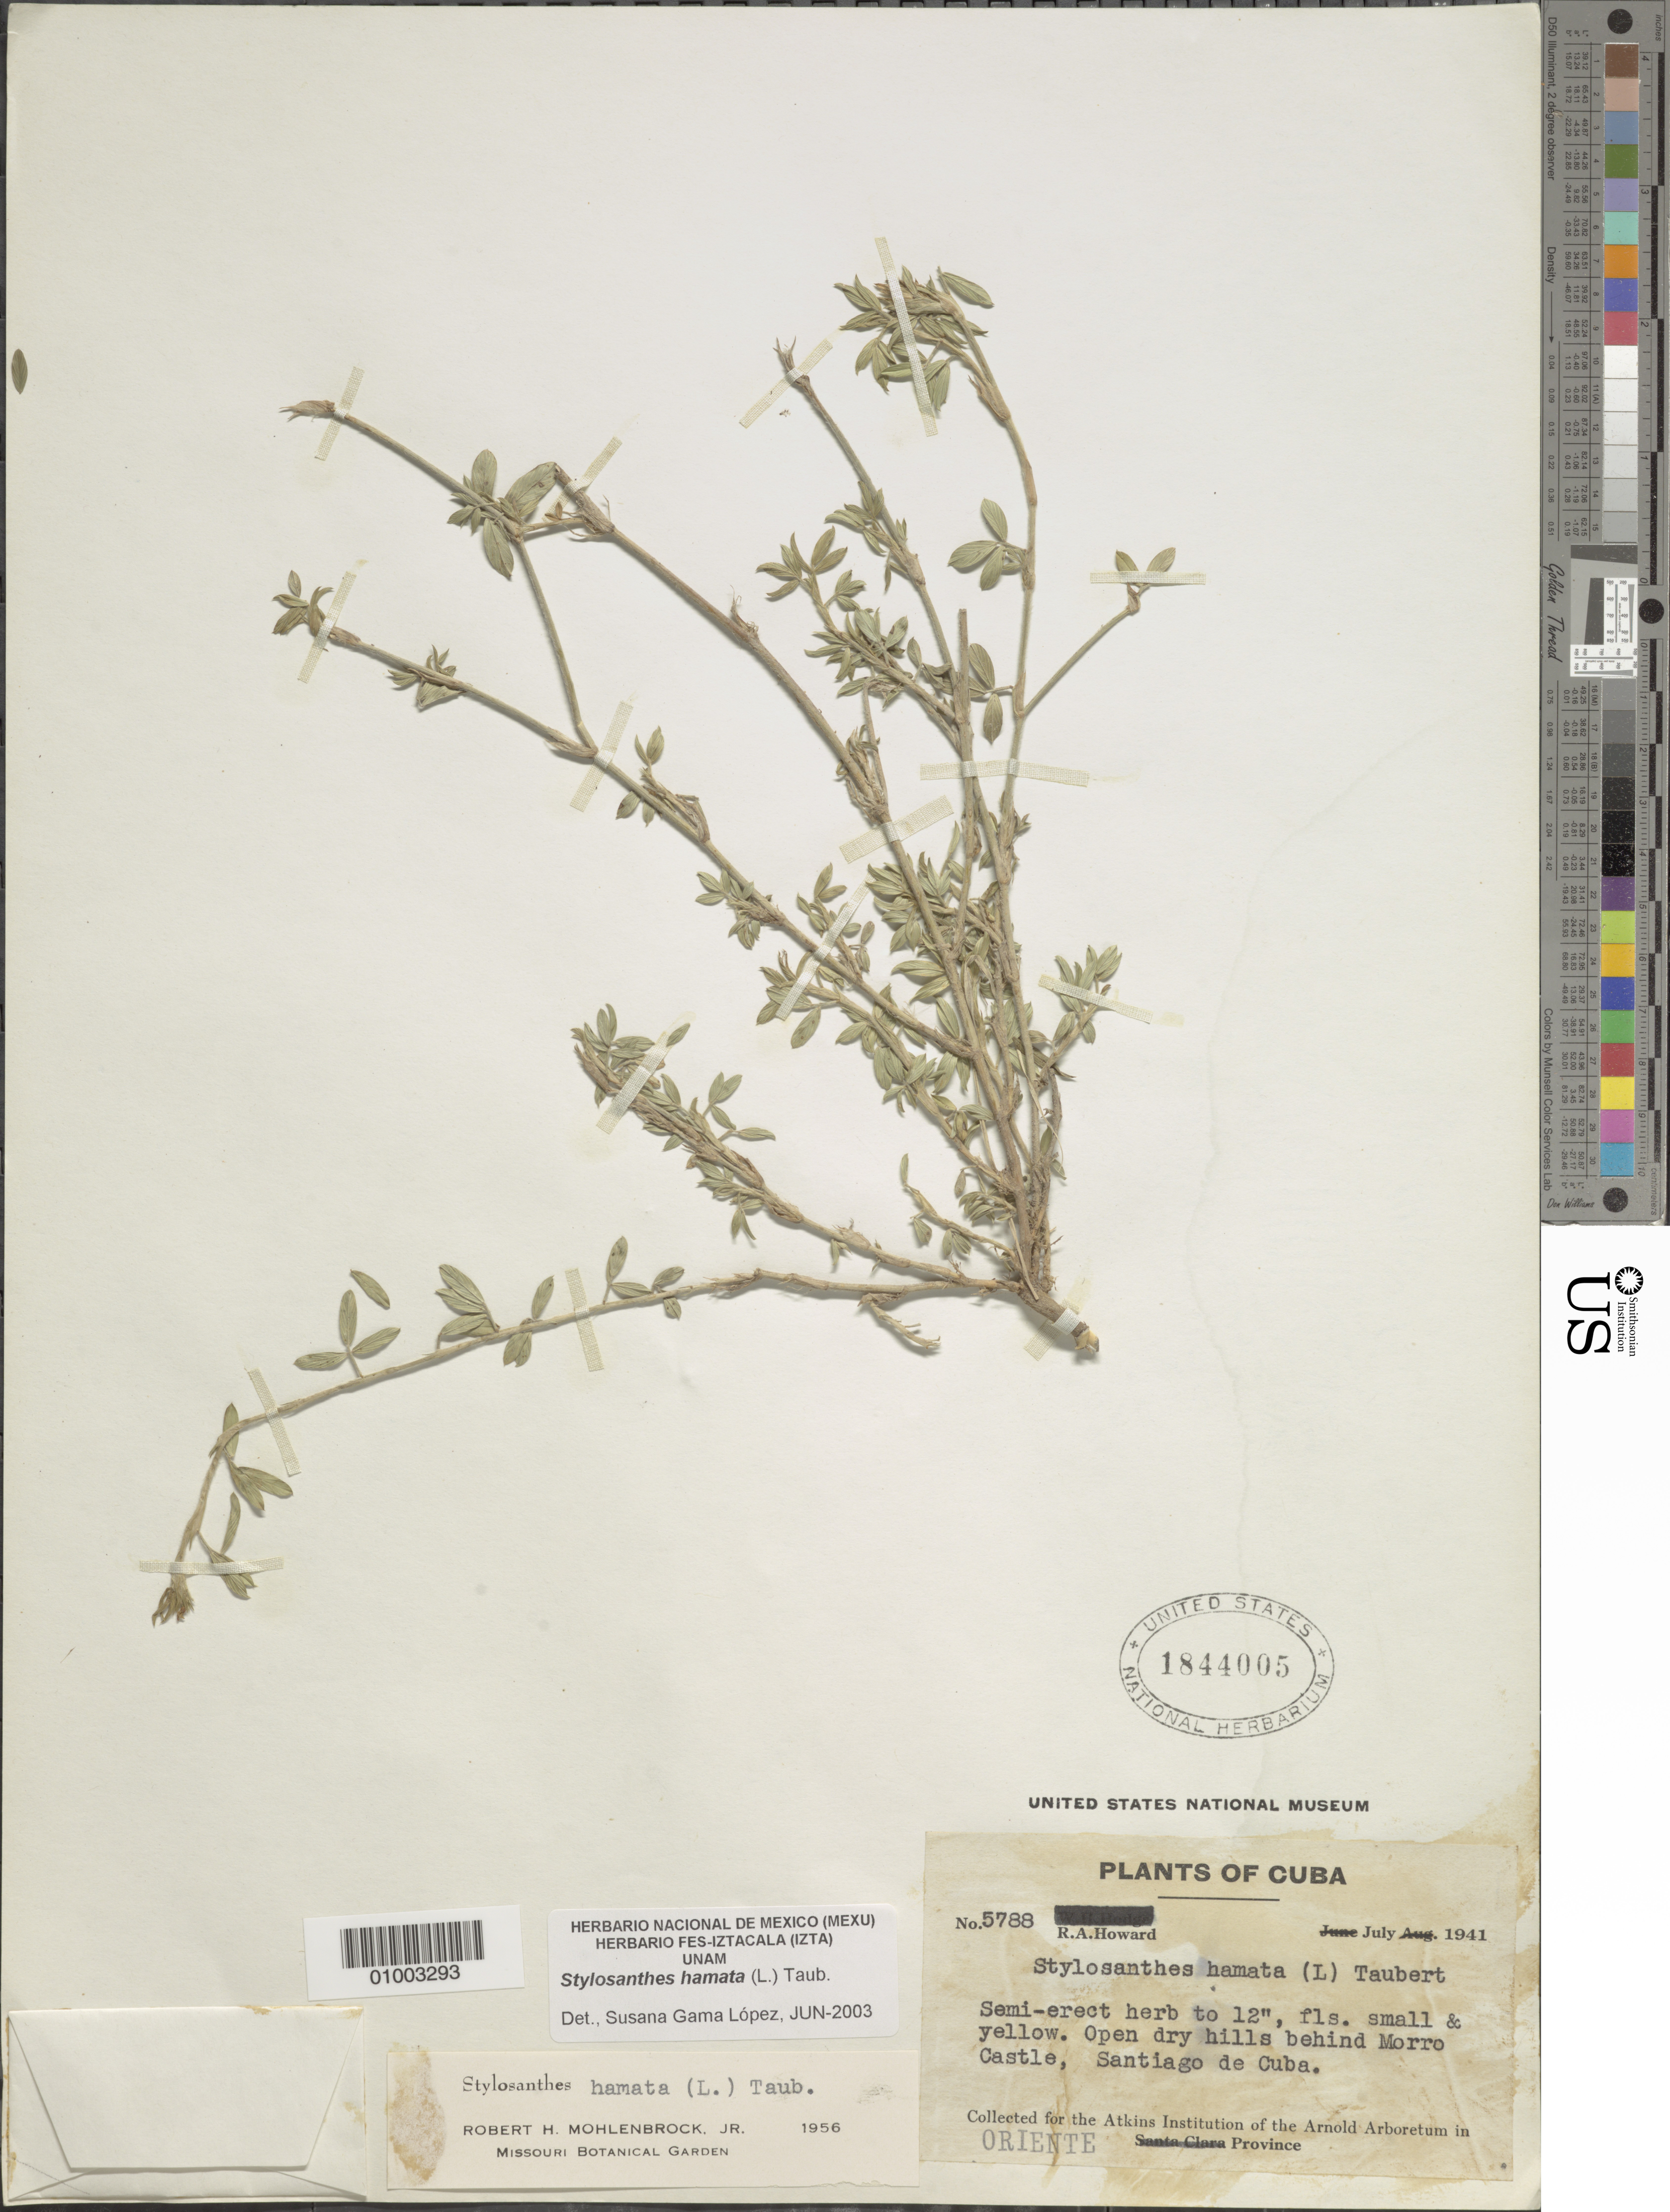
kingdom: Plantae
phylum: Tracheophyta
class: Magnoliopsida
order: Fabales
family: Fabaceae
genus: Stylosanthes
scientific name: Stylosanthes hamata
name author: (L.) Taub.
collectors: R. A. Howard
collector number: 5788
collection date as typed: Jul 1941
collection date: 1941-07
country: Cuba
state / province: Santiago de Cuba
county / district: Santiago De Cuba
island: Cuba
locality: open dry hills behind Morro Castle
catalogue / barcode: US 1844005